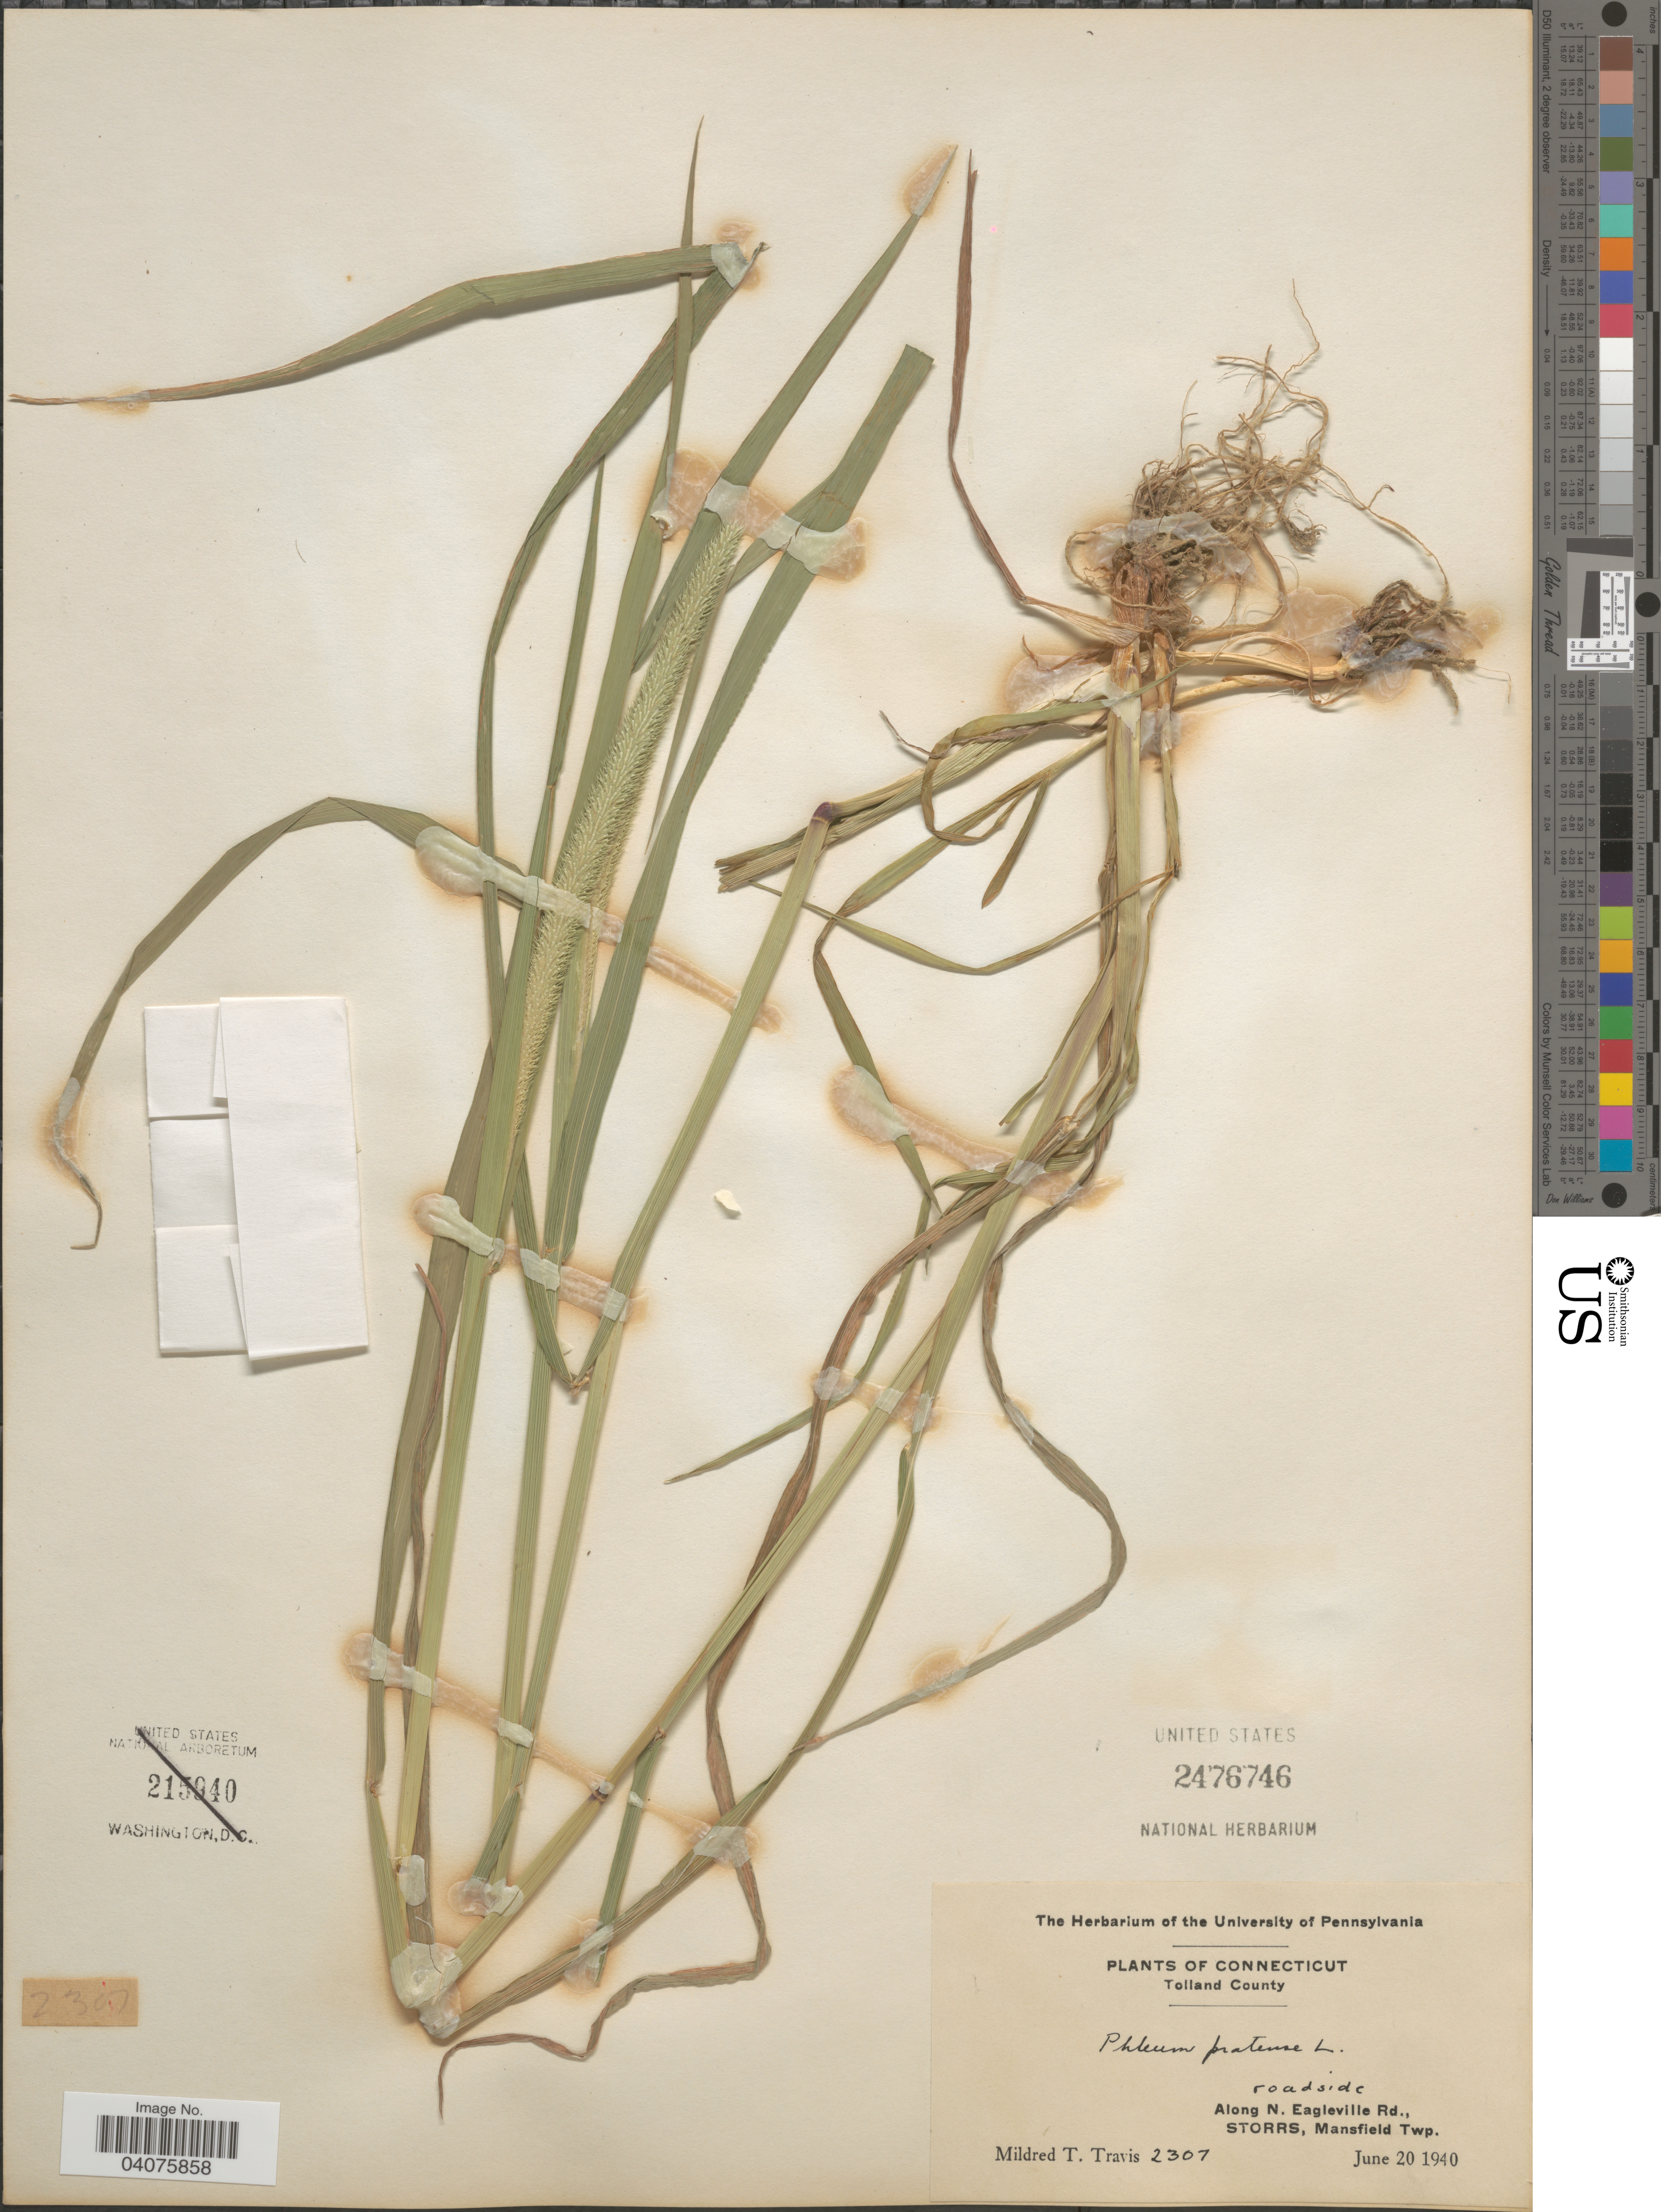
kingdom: Plantae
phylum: Tracheophyta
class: Liliopsida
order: Poales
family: Poaceae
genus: Phleum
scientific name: Phleum pratense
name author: L.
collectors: M. Travis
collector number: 2307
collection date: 1940-06-20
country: United States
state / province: Connecticut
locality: Tolland County. Roadside. Along N. Eagleville Rd., Storrs, Mansfield Twp.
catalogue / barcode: US 2476746